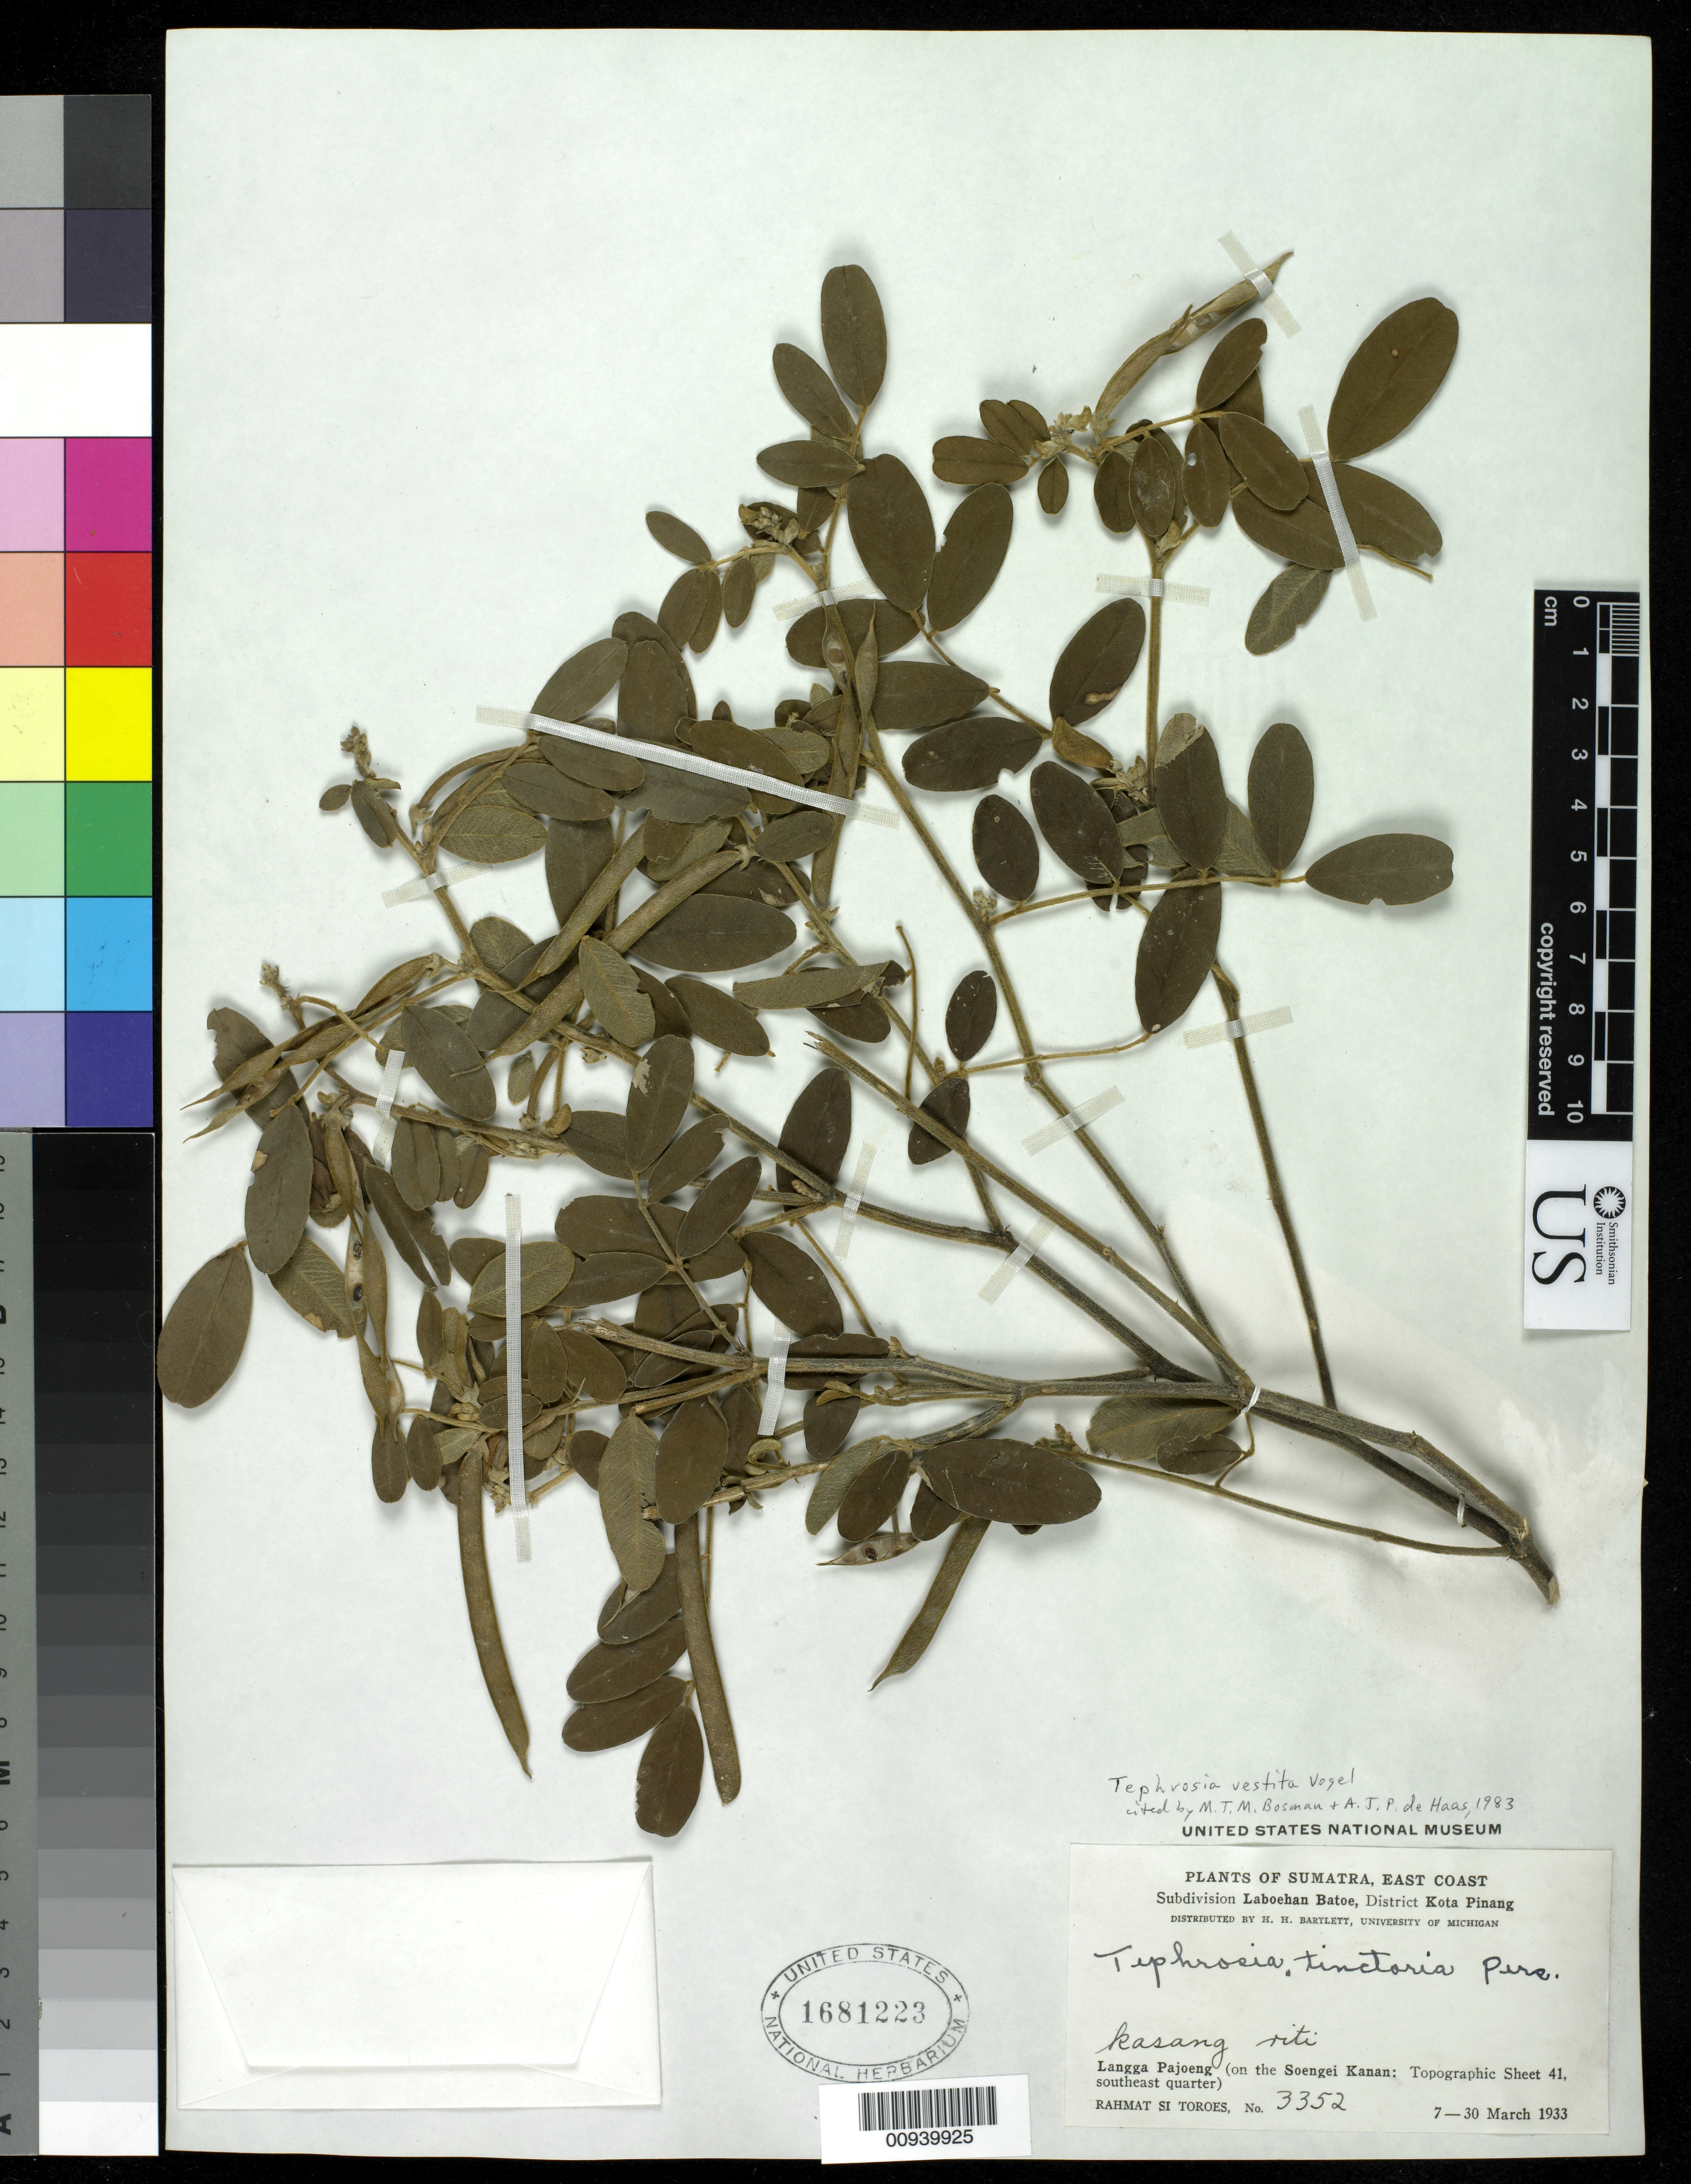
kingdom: Plantae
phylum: Tracheophyta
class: Magnoliopsida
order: Fabales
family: Fabaceae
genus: Tephrosia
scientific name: Tephrosia vestita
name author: Vogel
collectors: Rahmat Si Boeea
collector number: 3352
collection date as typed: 07 Mar 1933 to 30 Mar 1933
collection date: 1933-03-07/1933-03-30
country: Indonesia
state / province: Sumatra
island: Sumatra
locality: East Coast, Subdivision Laboehan Batoe, District Kota Pinang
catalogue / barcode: US 1681223